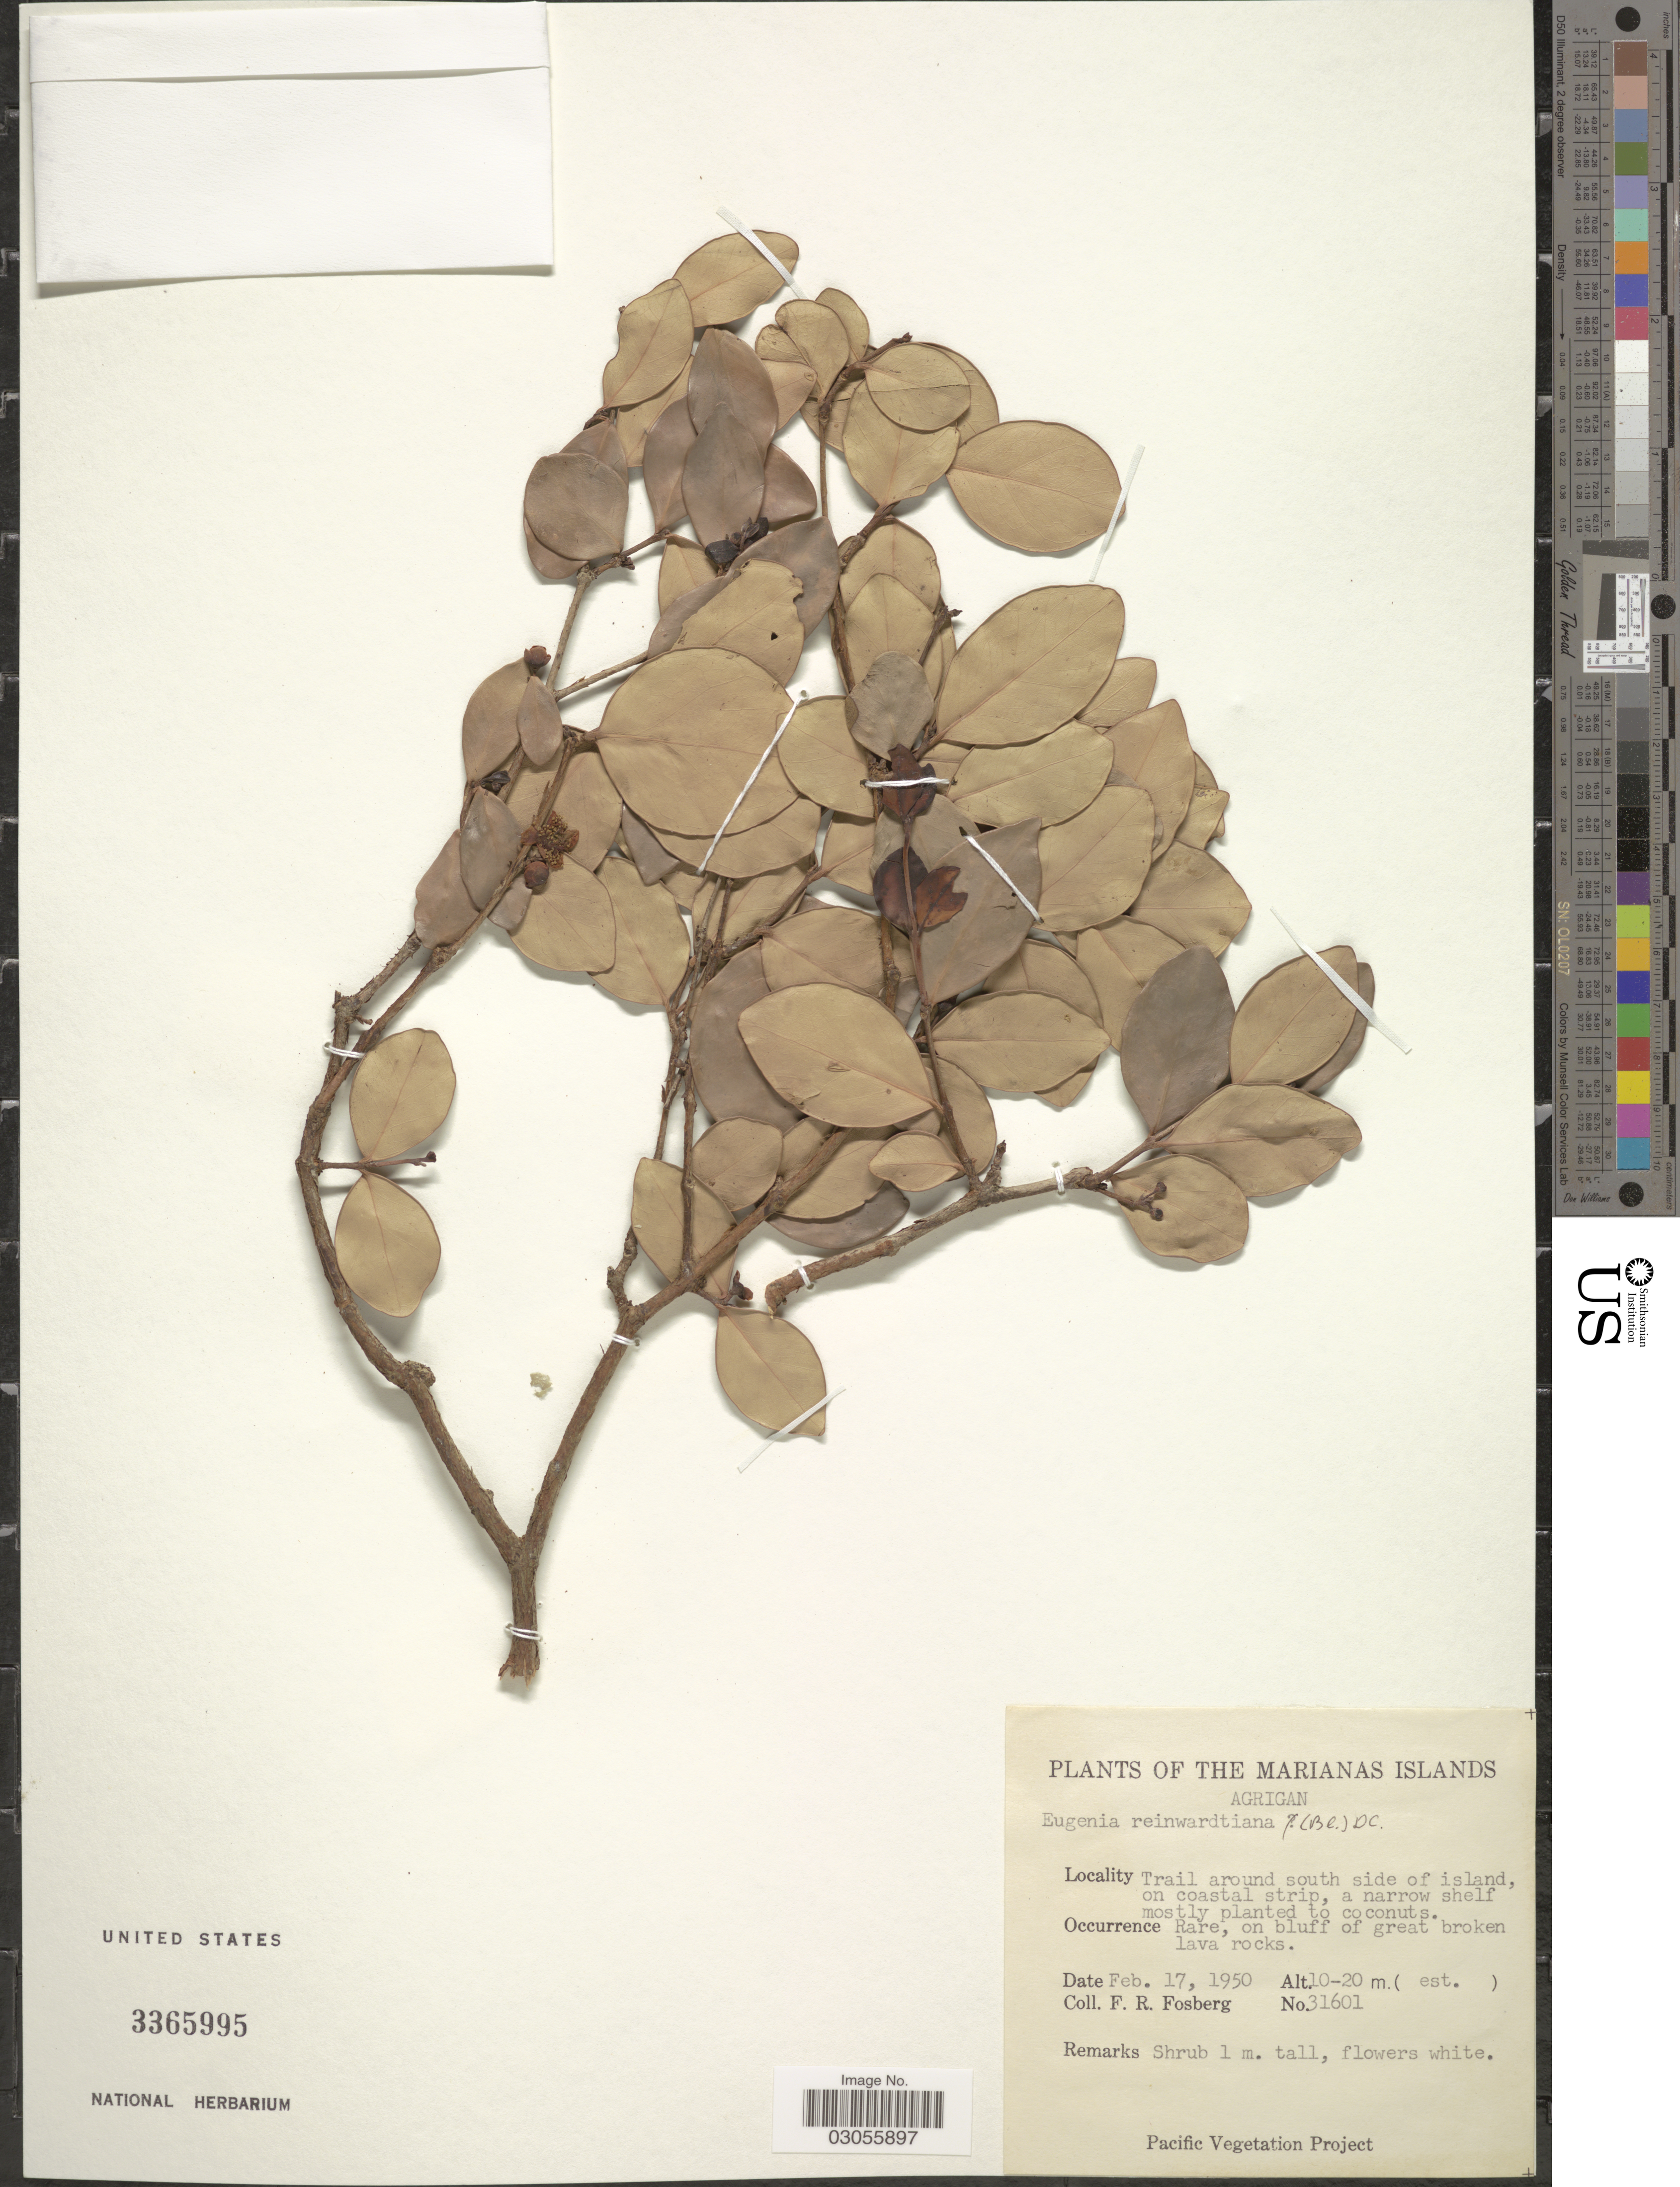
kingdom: Plantae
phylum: Tracheophyta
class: Magnoliopsida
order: Myrtales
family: Myrtaceae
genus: Eugenia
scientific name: Eugenia reinwardtiana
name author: (Blume) DC.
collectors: F. R. Fosberg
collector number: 31601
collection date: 1950-02-17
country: Northern Mariana Islands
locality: Marianas Islands. Agrigan. Trail around south side of island, on coastal strip.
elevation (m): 10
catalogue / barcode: US 3365995